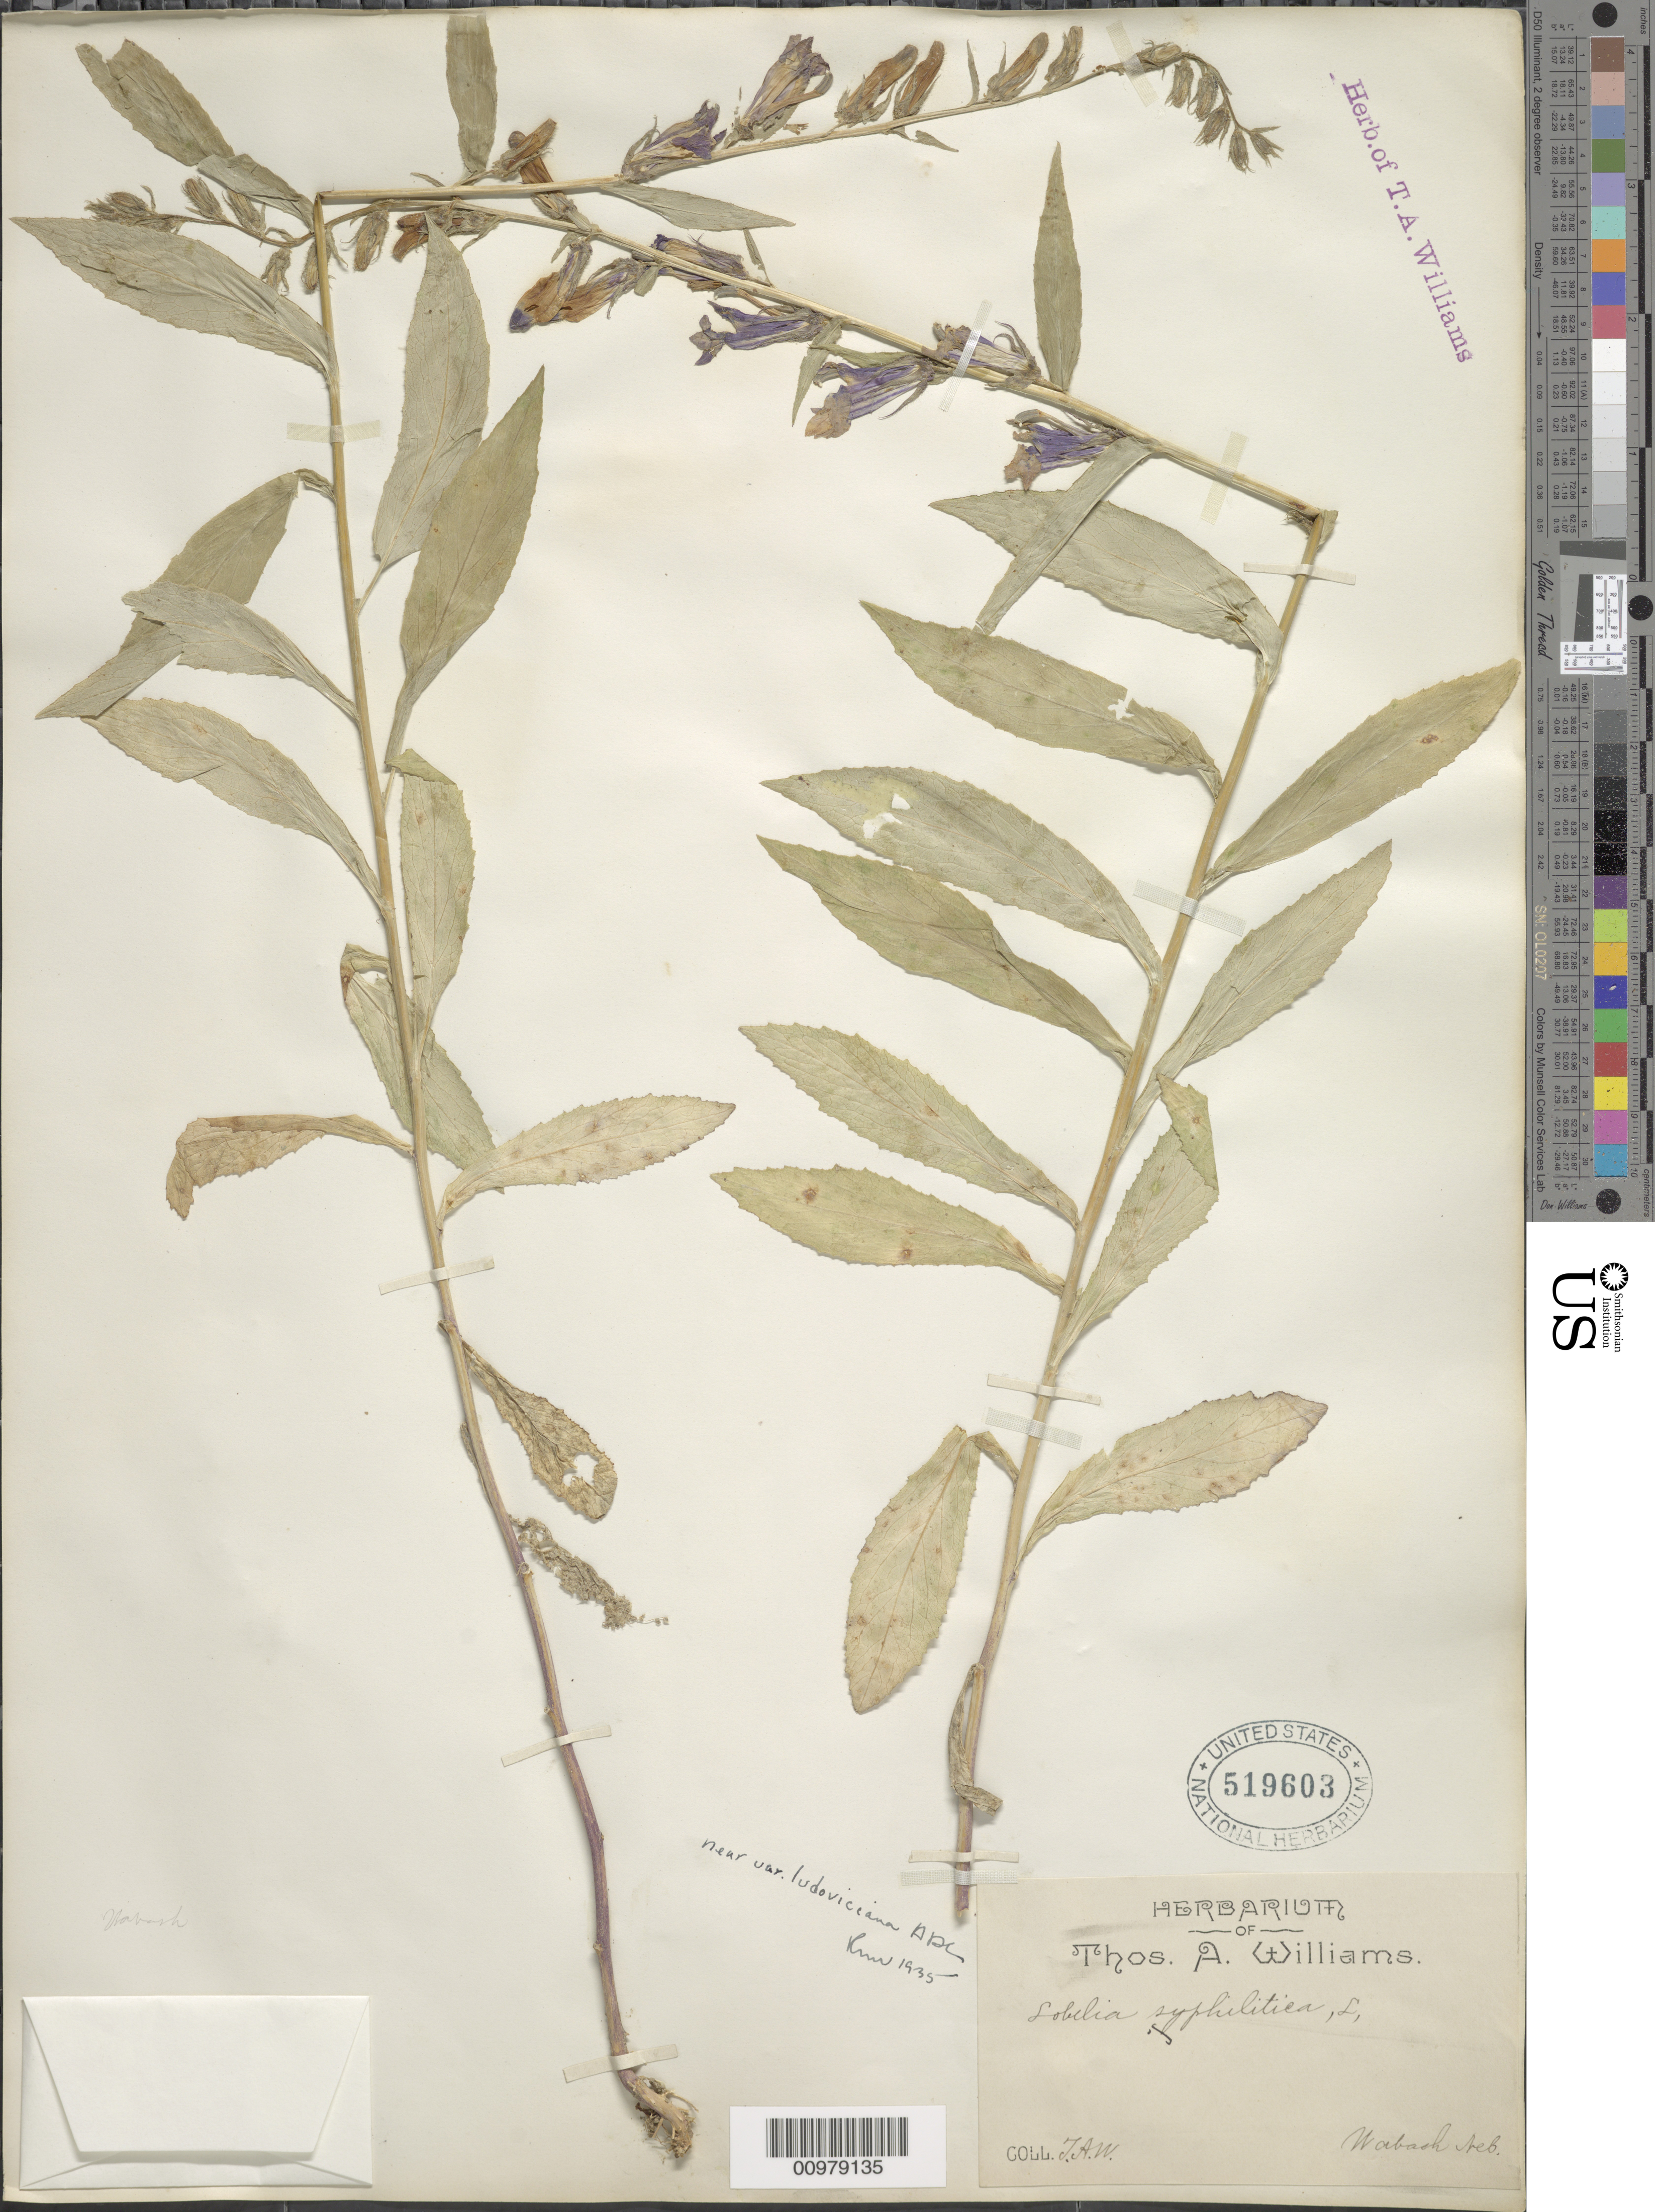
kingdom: Plantae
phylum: Tracheophyta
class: Magnoliopsida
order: Asterales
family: Campanulaceae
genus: Lobelia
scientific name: Lobelia siphilitica var. ludoviciana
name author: A. DC.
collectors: T. A. Williams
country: United States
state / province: Nebraska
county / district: Cass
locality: Wabash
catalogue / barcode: US 519603